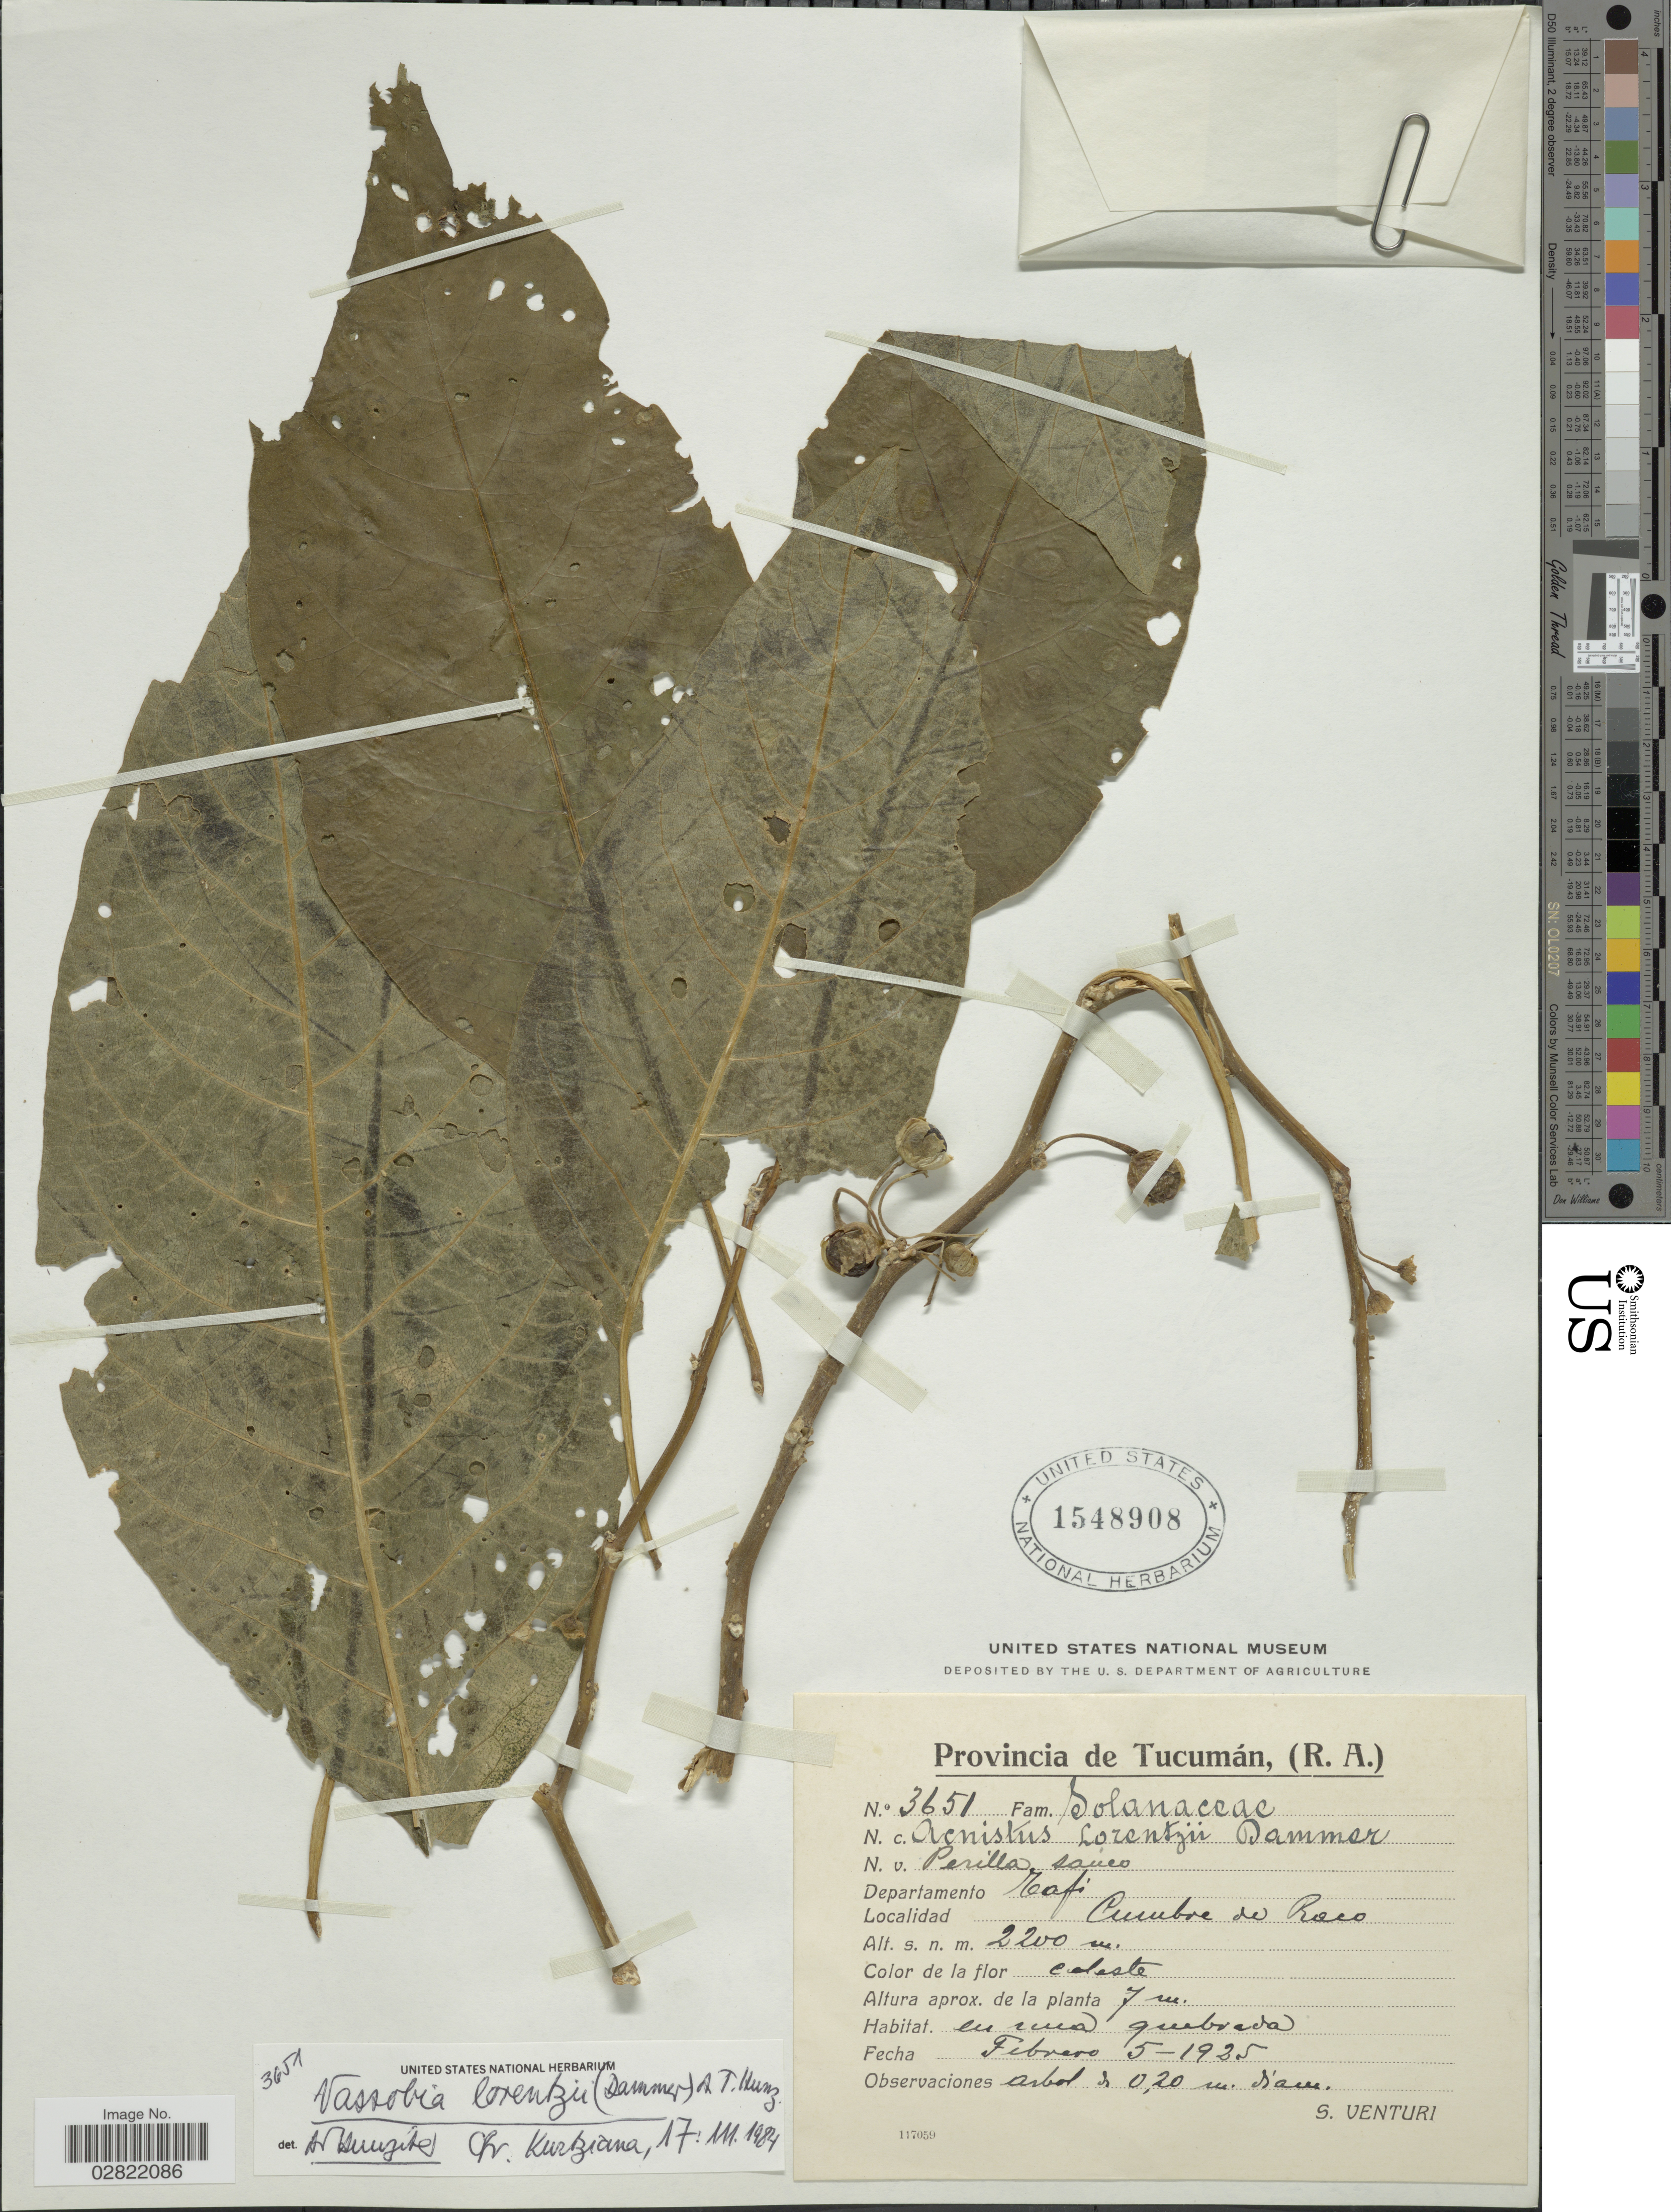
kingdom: Plantae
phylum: Tracheophyta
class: Magnoliopsida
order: Solanales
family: Solanaceae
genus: Vassobia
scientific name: Vassobia lorentzii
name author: (Dammer) Hunz.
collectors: S. Venturi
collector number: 3651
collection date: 1925-02-05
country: Argentina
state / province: Tucuman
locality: Provincia de Tucumán, (R.A.) Departamento Tafi, Cumbre de Raco.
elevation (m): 2200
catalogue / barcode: US 1548908